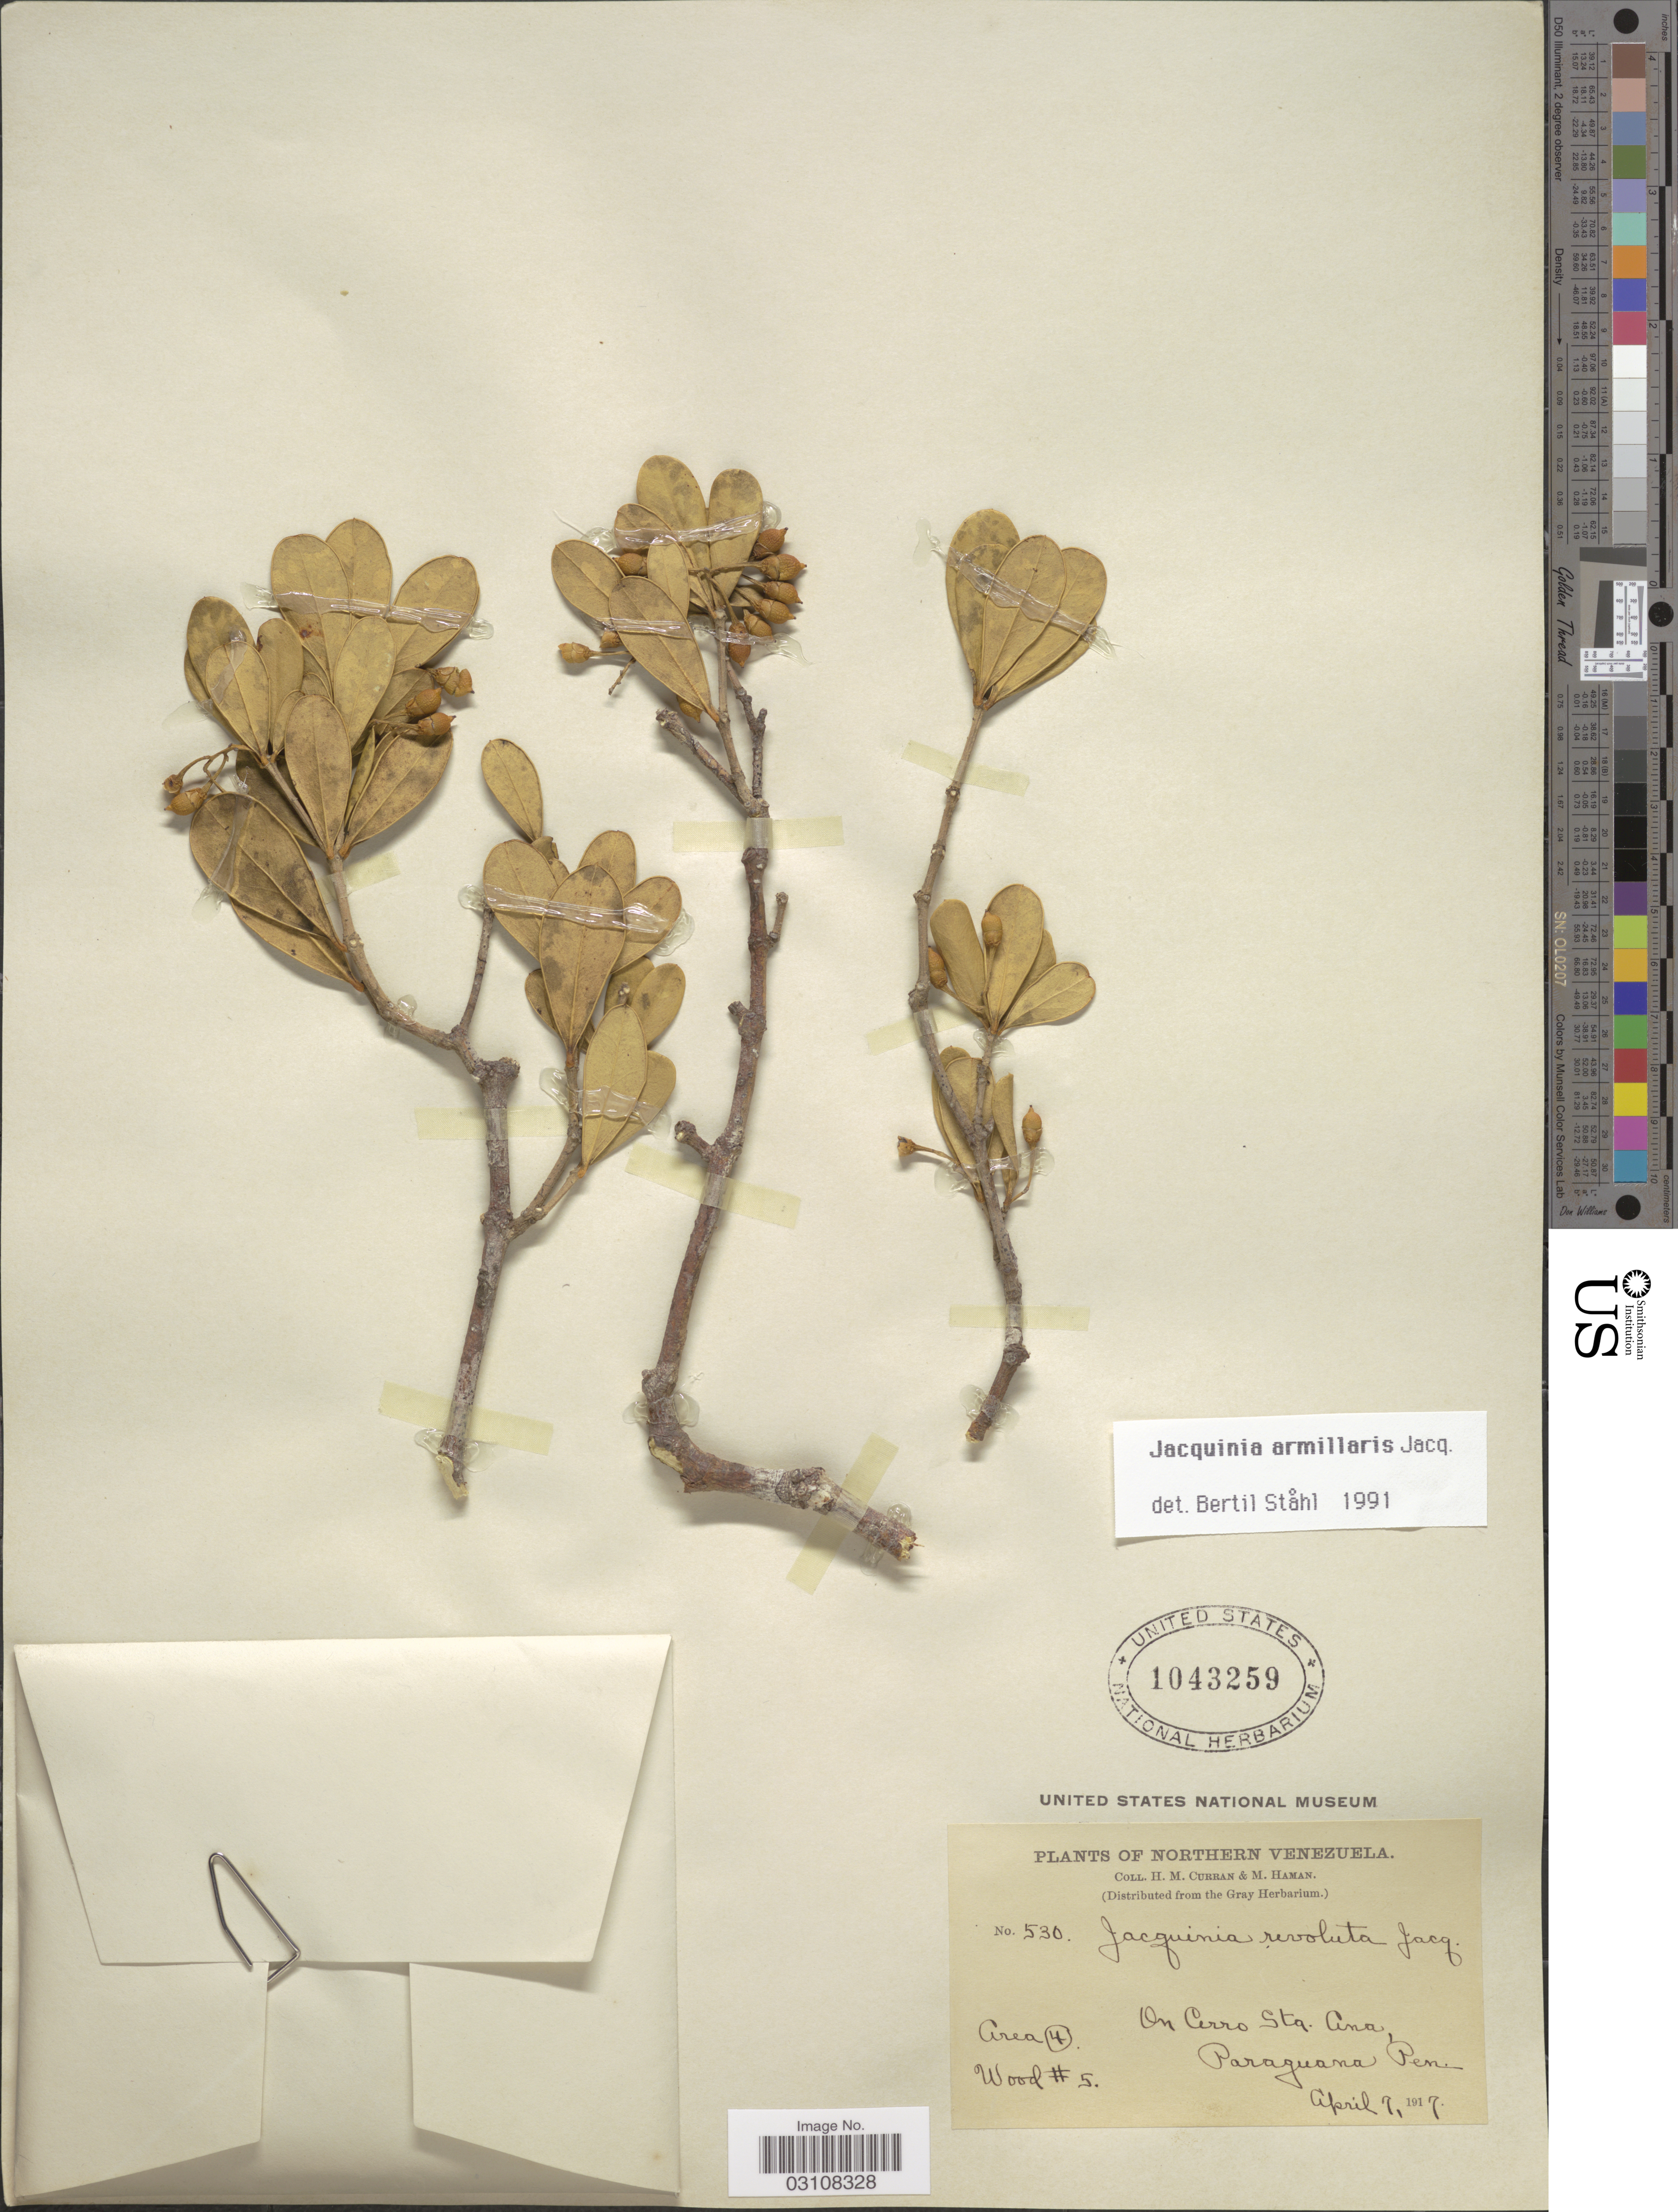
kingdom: Plantae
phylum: Tracheophyta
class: Magnoliopsida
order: Ericales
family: Primulaceae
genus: Jacquinia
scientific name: Jacquinia armillaris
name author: Jacq.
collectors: H. M. Curran & M. Haman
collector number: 530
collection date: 1917-04-07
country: Venezuela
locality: Northern Venezuela. On Cerro Sta. Cena. Paraguana Penn.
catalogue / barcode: US 1043259